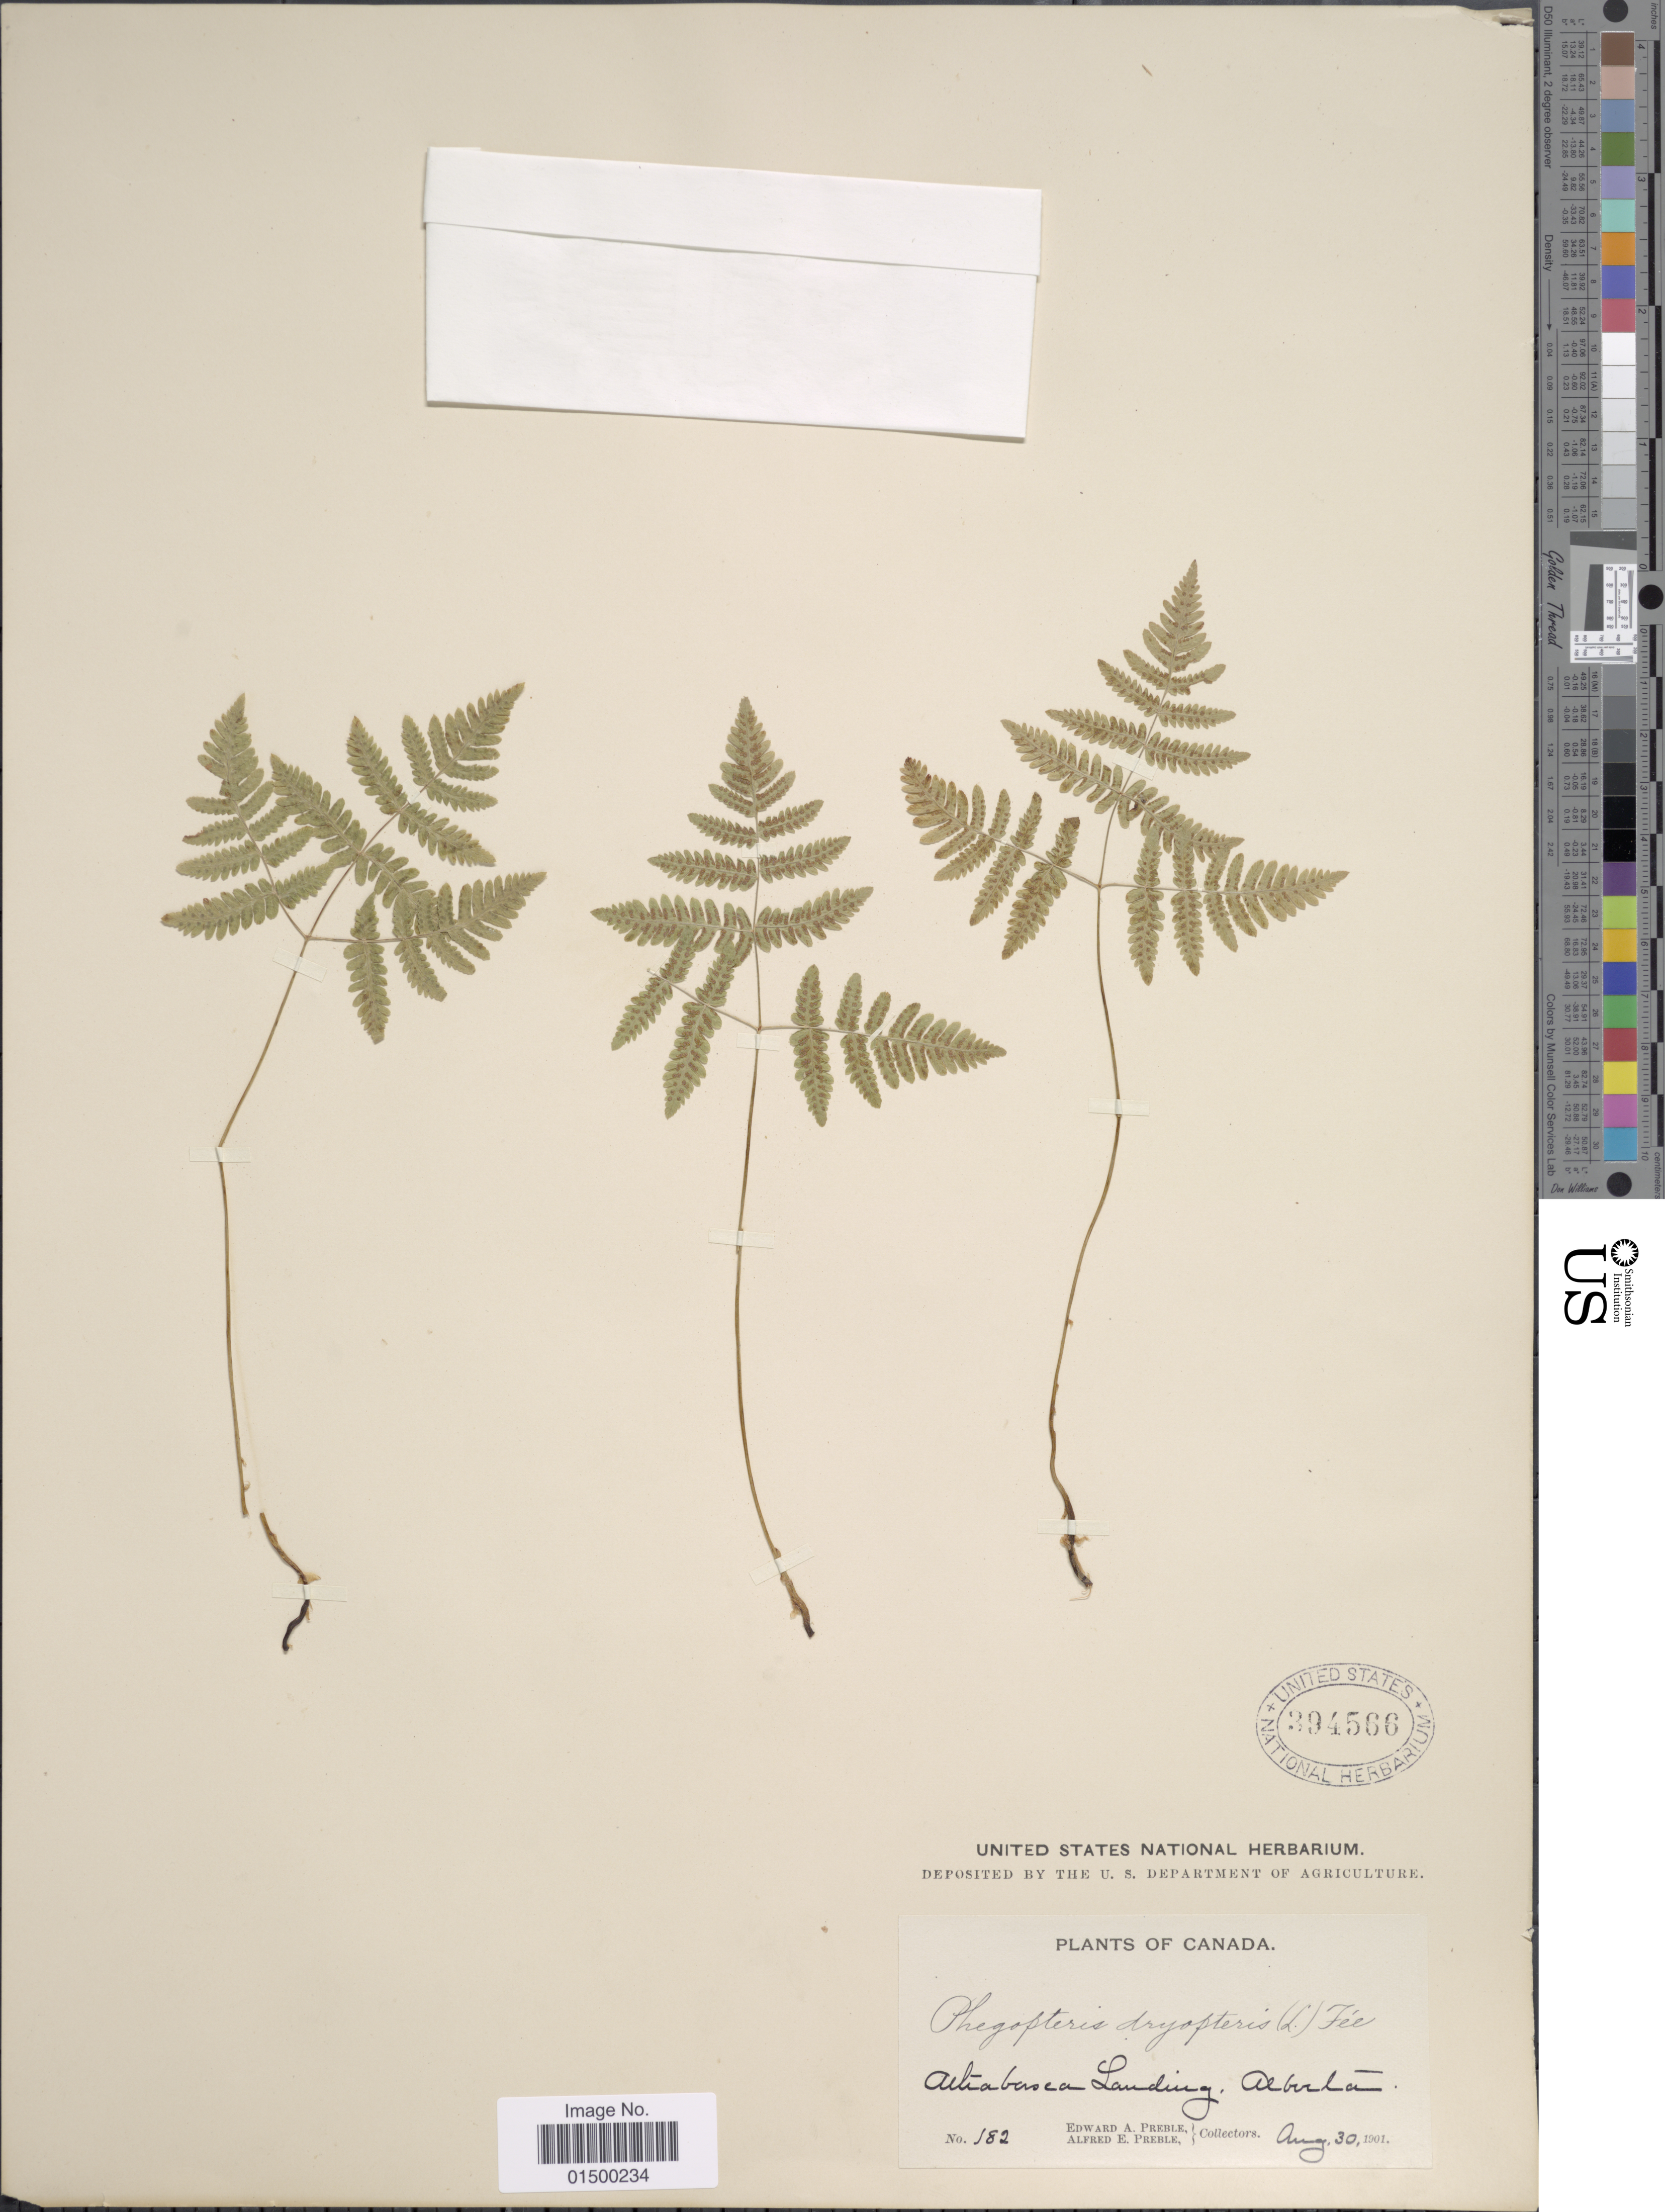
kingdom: Plantae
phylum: Tracheophyta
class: Polypodiopsida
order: Polypodiales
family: Cystopteridaceae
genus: Gymnocarpium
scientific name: Gymnocarpium disjunctum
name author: (Rupr.) Ching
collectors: E. Preble & A. Preble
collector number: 182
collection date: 1901-08-30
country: Canada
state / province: Alberta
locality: Athabasca Landing, Alberta.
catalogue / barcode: US 394566